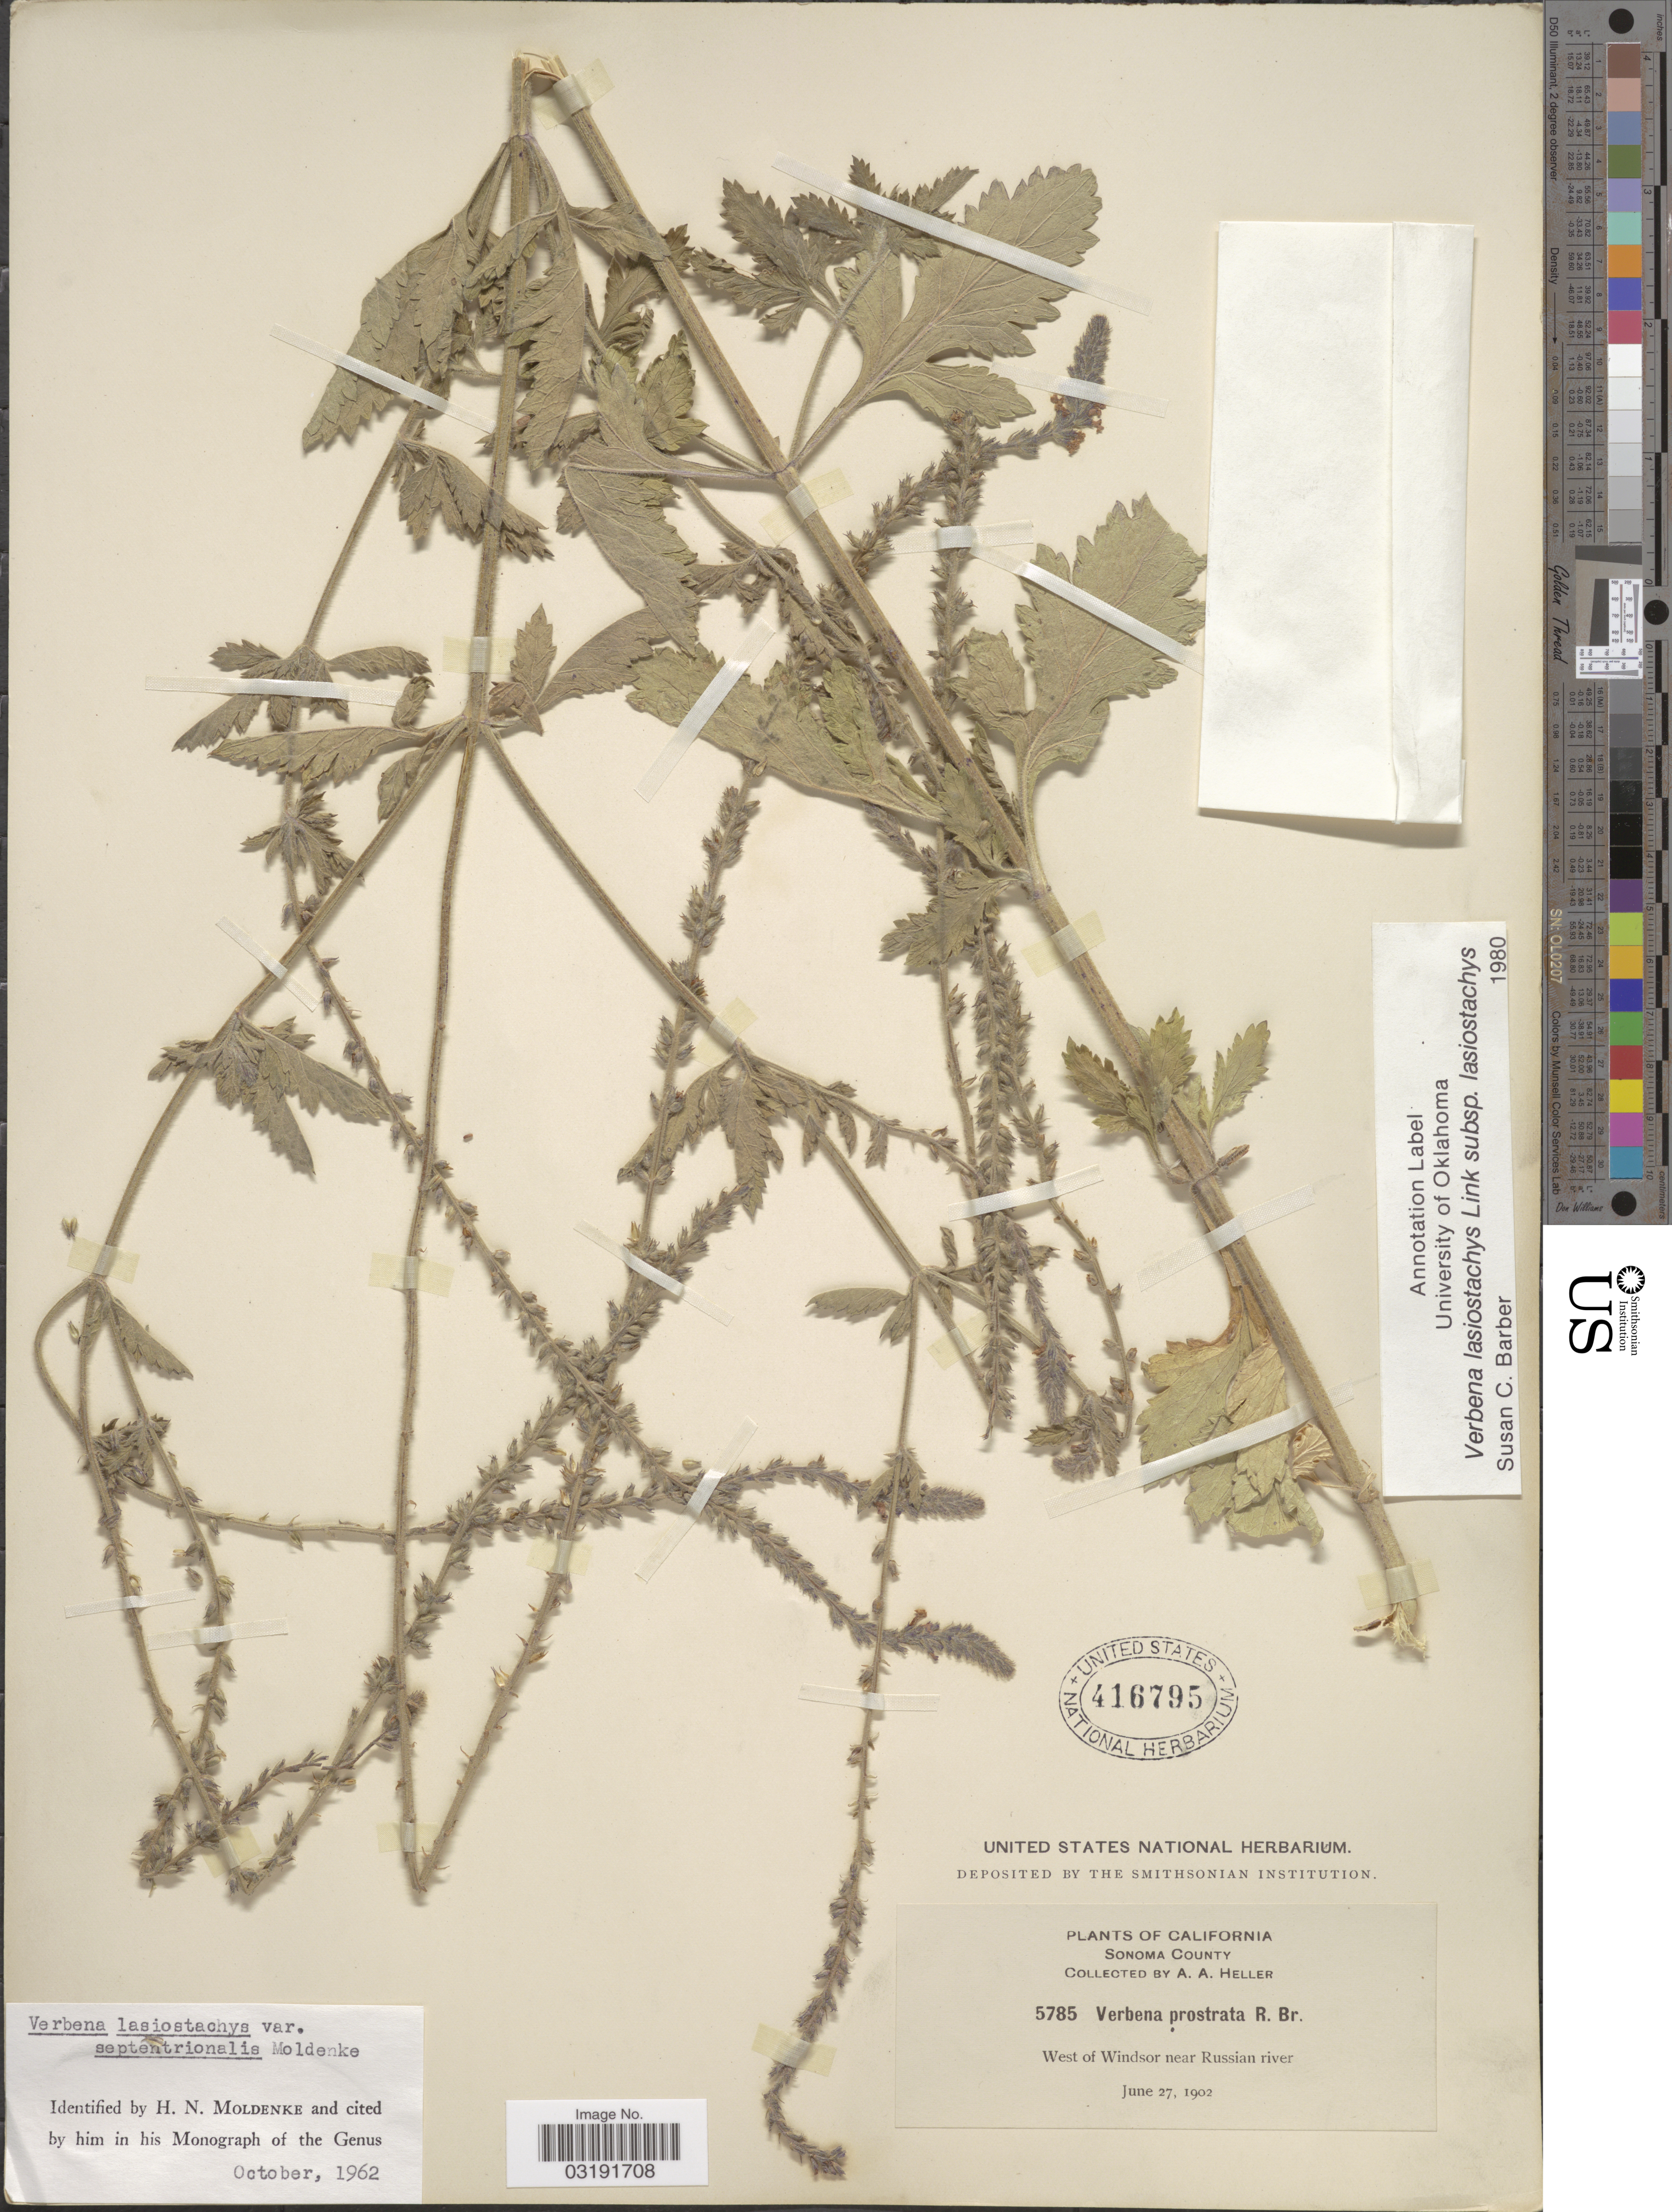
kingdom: Plantae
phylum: Tracheophyta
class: Magnoliopsida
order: Lamiales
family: Verbenaceae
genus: Verbena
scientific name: Verbena lasiostachys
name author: Link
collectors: A. A. Heller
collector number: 5785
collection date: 1902-06-27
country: United States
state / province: California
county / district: Sonoma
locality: Sonoma County. West of Windsor near Russian river.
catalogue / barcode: US 416795